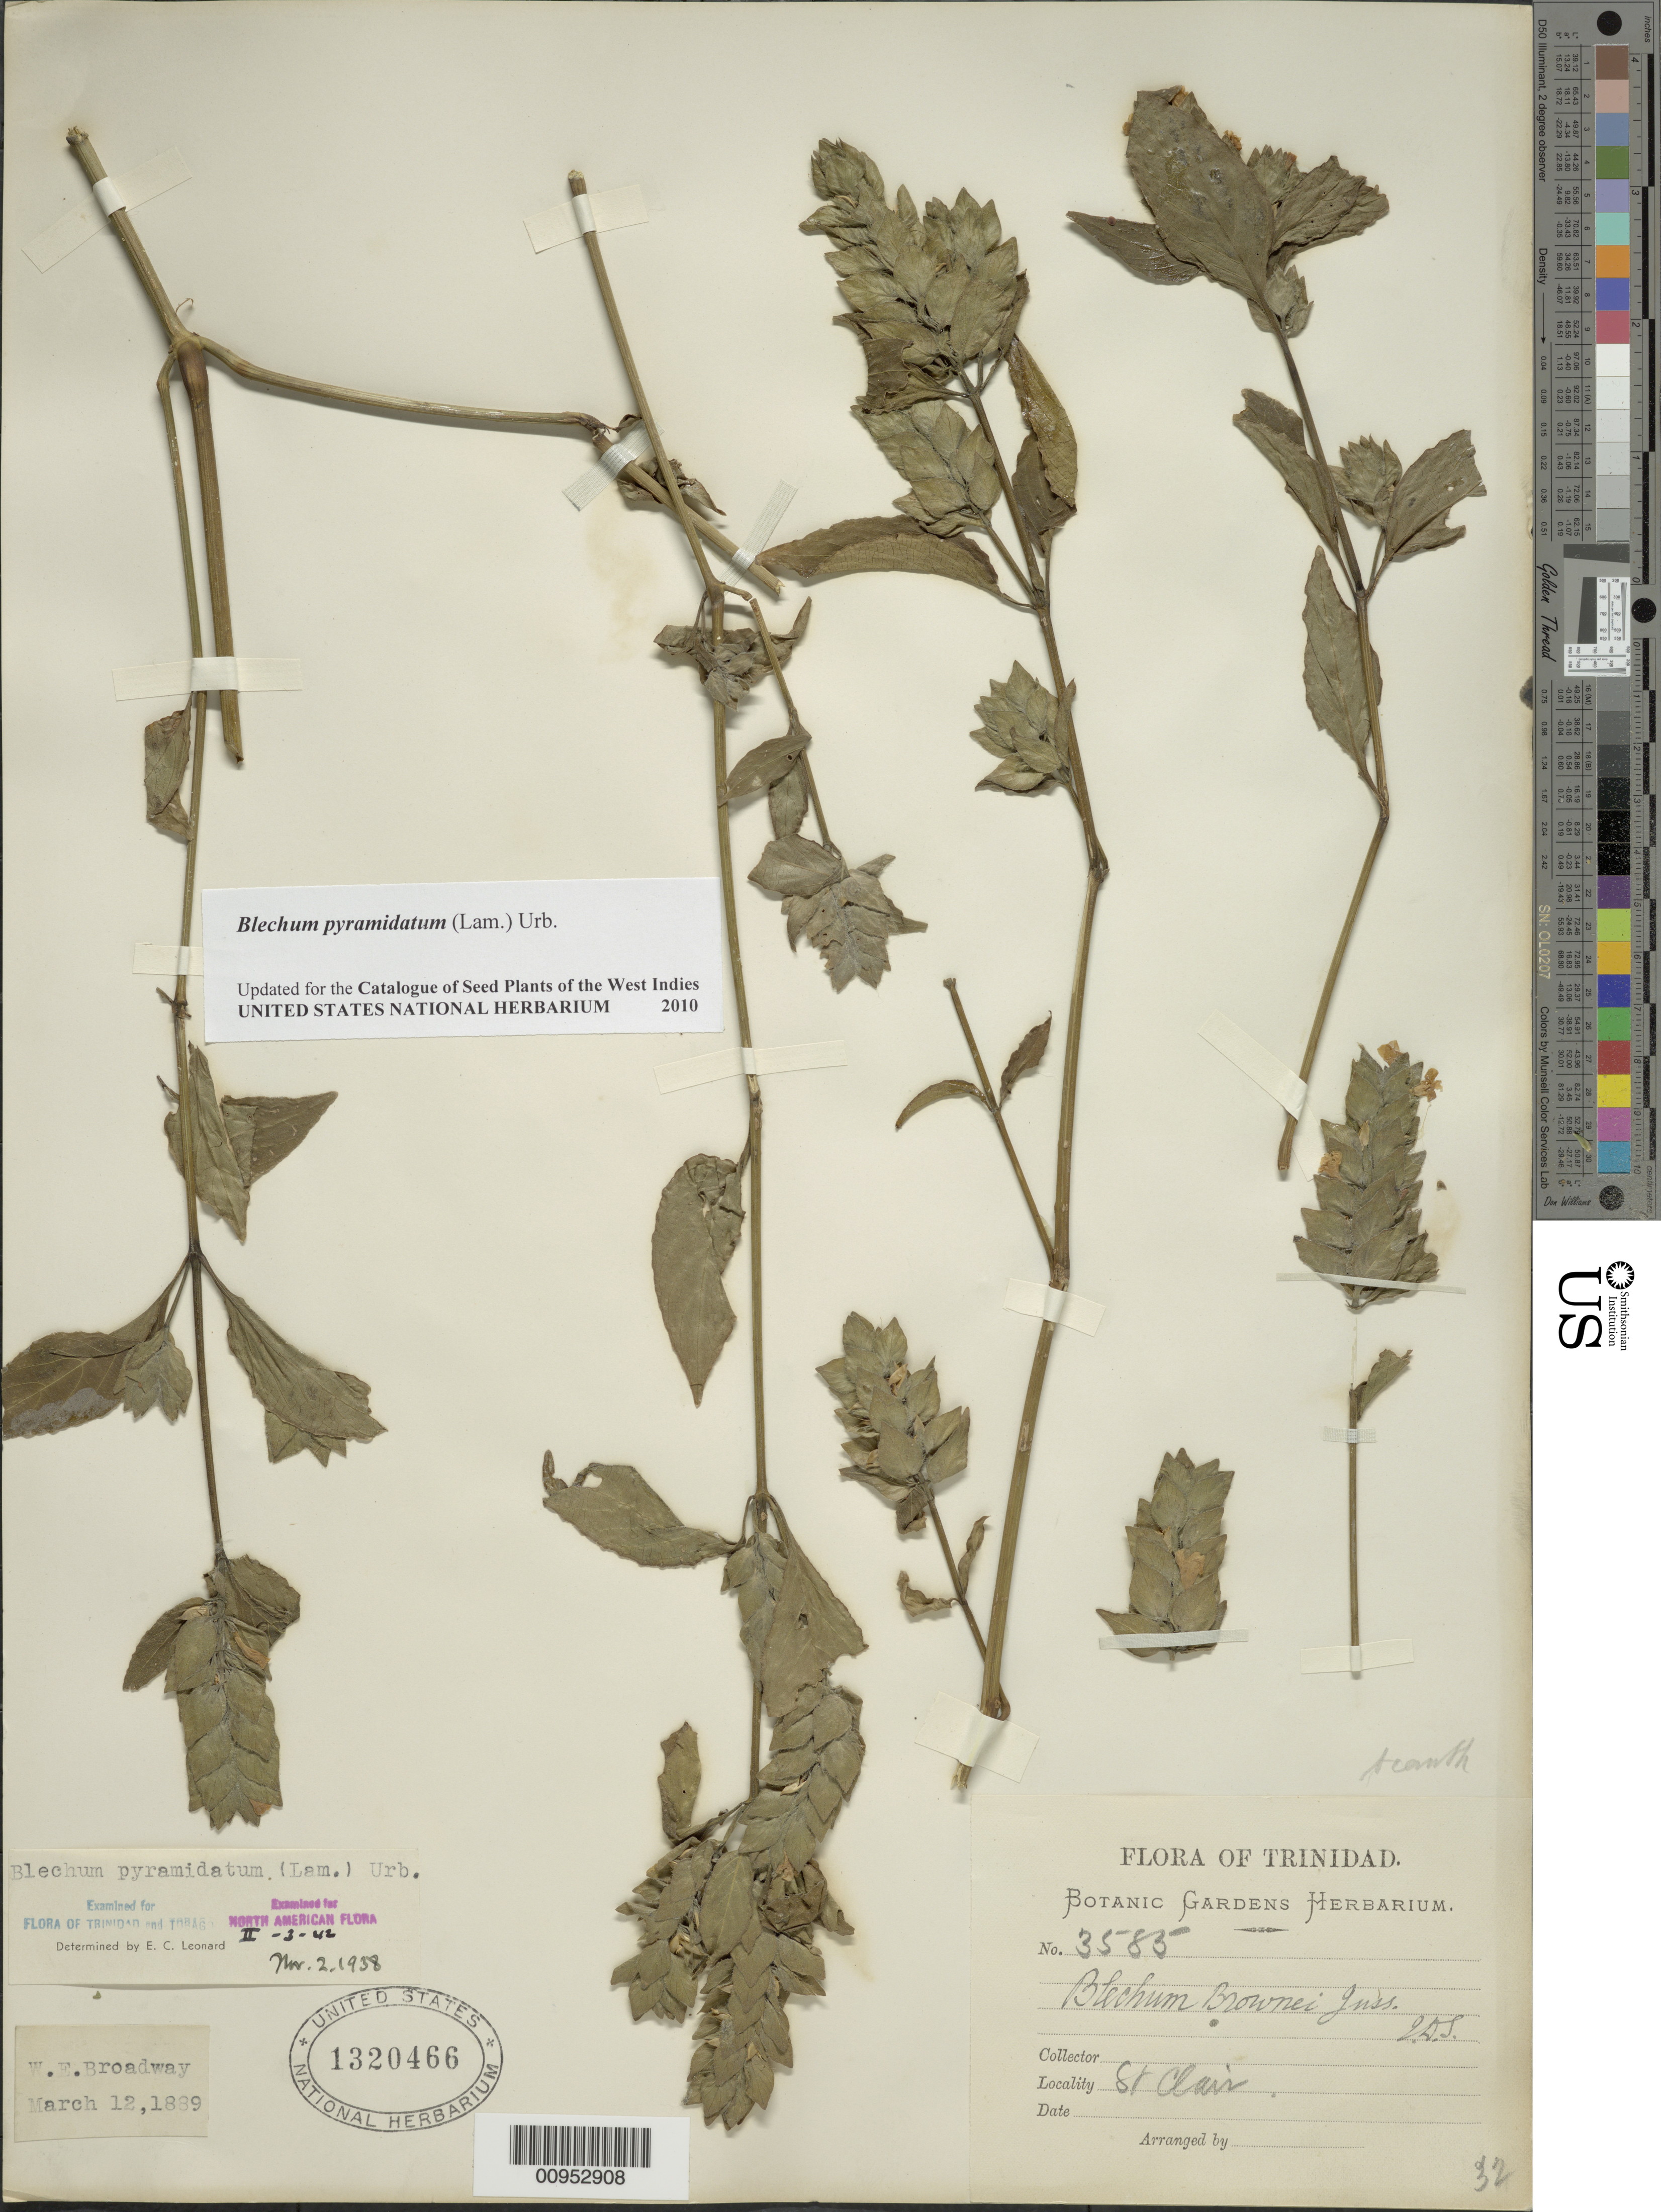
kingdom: Plantae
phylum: Tracheophyta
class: Magnoliopsida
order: Lamiales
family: Acanthaceae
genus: Blechum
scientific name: Blechum pyramidatum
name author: (Lam.) Urb.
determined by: Leonard, Emery C., (US)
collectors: W. E. Broadway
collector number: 3583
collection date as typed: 12 Mar 1889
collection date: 1889-03-12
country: Trinidad and Tobago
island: Trinidad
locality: St. Clair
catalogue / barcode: US 1320466